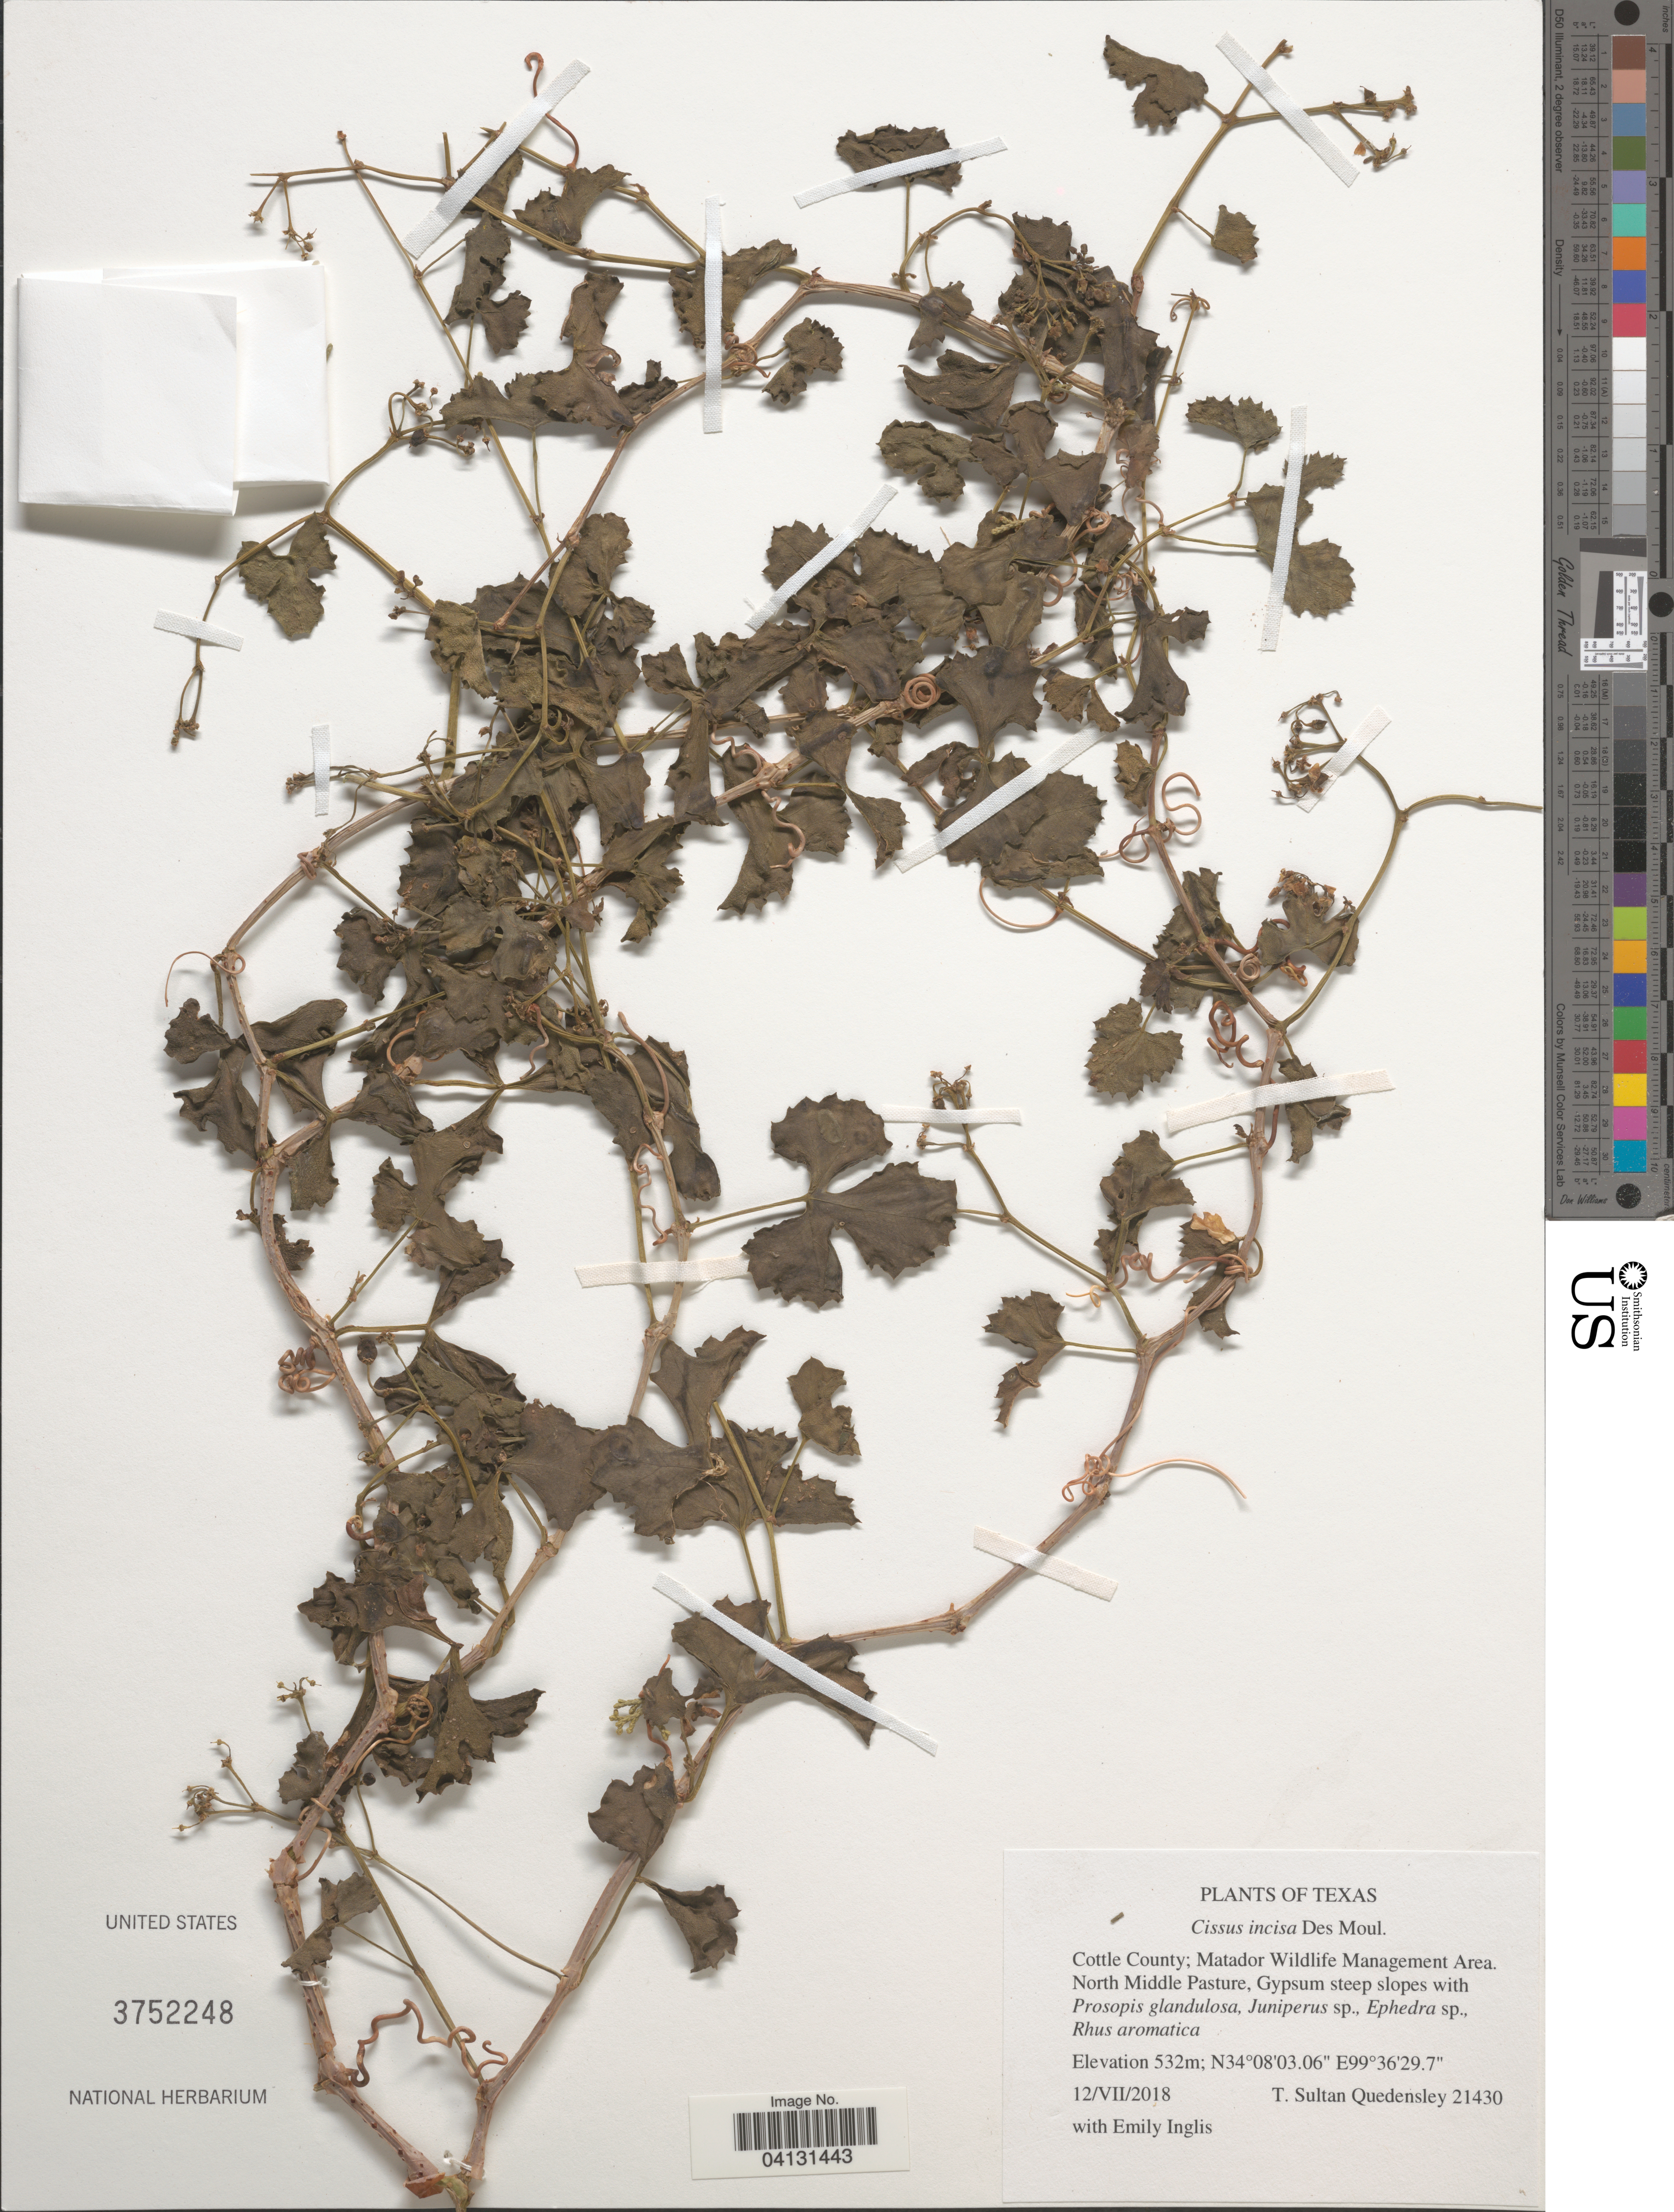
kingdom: Plantae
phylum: Tracheophyta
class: Magnoliopsida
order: Vitales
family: Vitaceae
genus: Cissus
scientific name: Cissus incisa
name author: Des Moul.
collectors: T. S. Quedensley & E. Inglis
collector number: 21430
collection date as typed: Transcribed d/m/y: 12/7/2018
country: United States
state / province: Texas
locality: Cottle County; Matador Wildlife Management Area. North Middle Pasture.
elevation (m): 532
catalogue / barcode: US 3752248